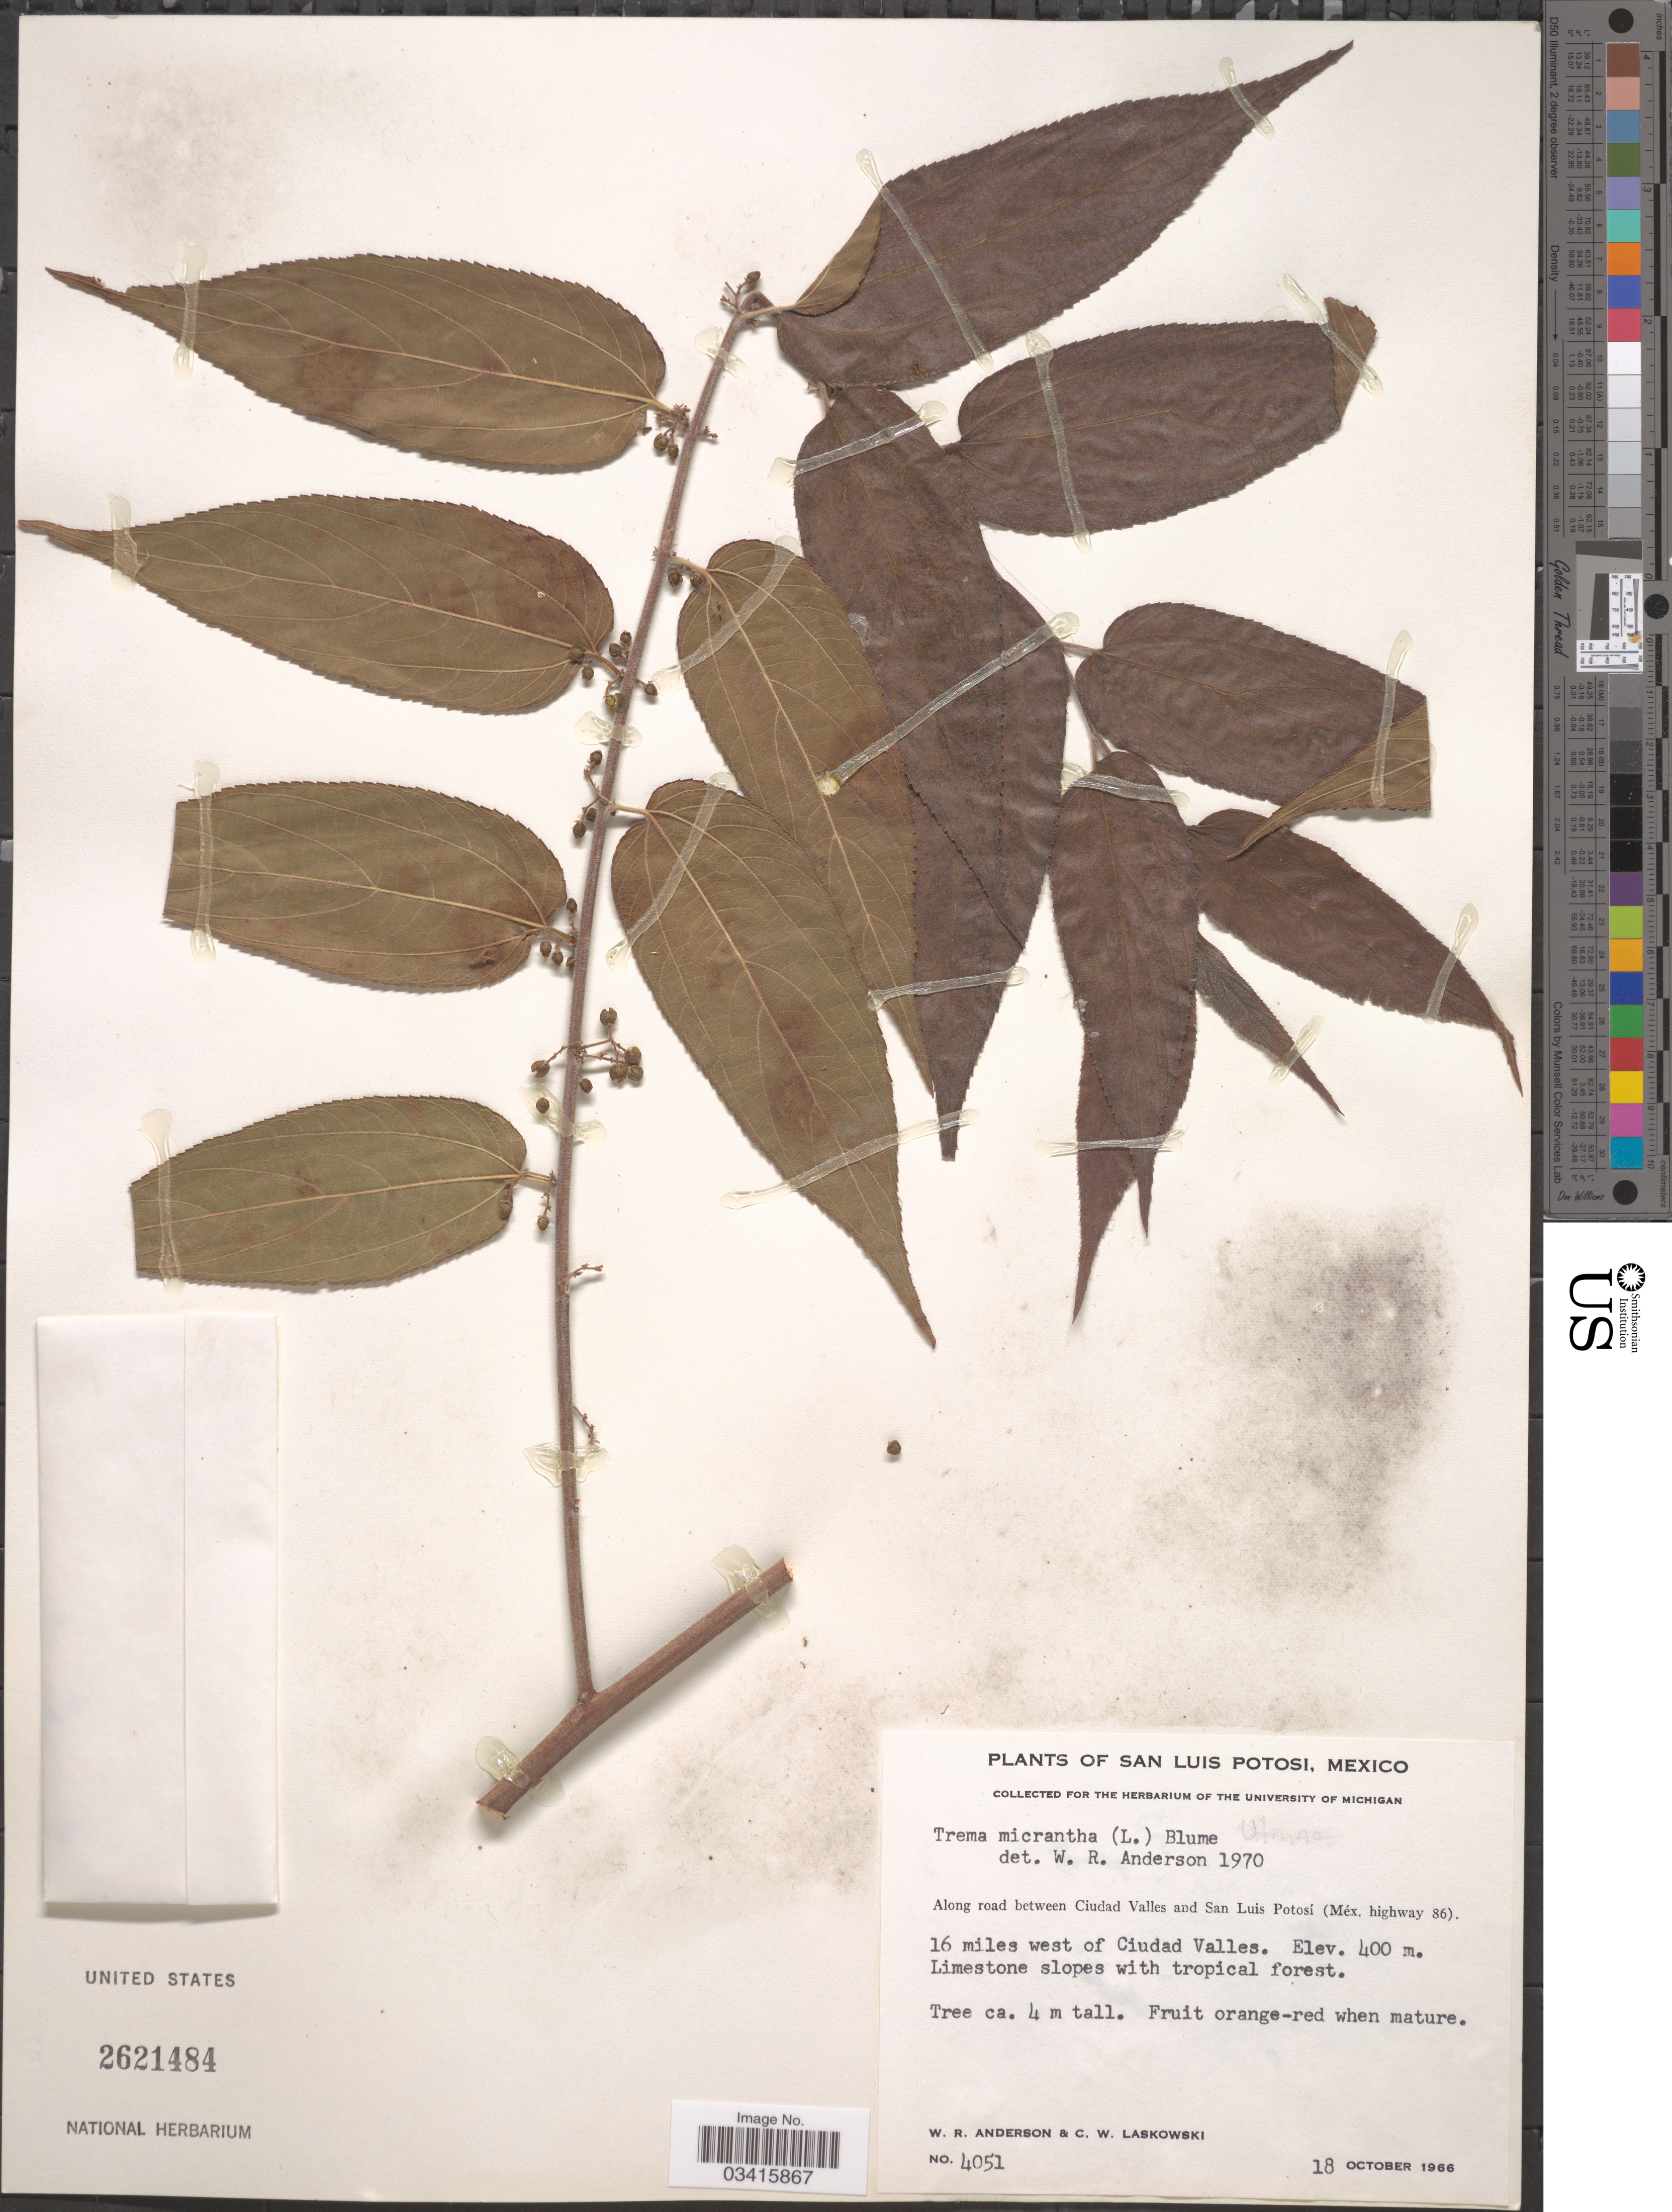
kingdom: Plantae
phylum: Tracheophyta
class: Magnoliopsida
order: Rosales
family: Cannabaceae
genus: Trema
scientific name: Trema micranthum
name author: (L.) Blume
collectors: W. Anderson & C. Laskowski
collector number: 4051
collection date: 1966-10-18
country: Mexico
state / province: San Luis Potosí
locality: Along road between Ciudad Valles and San Luis Potosí (Méx. highway 86). 16 miles west of Ciudad Valles.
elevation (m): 400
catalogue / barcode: US 2621484